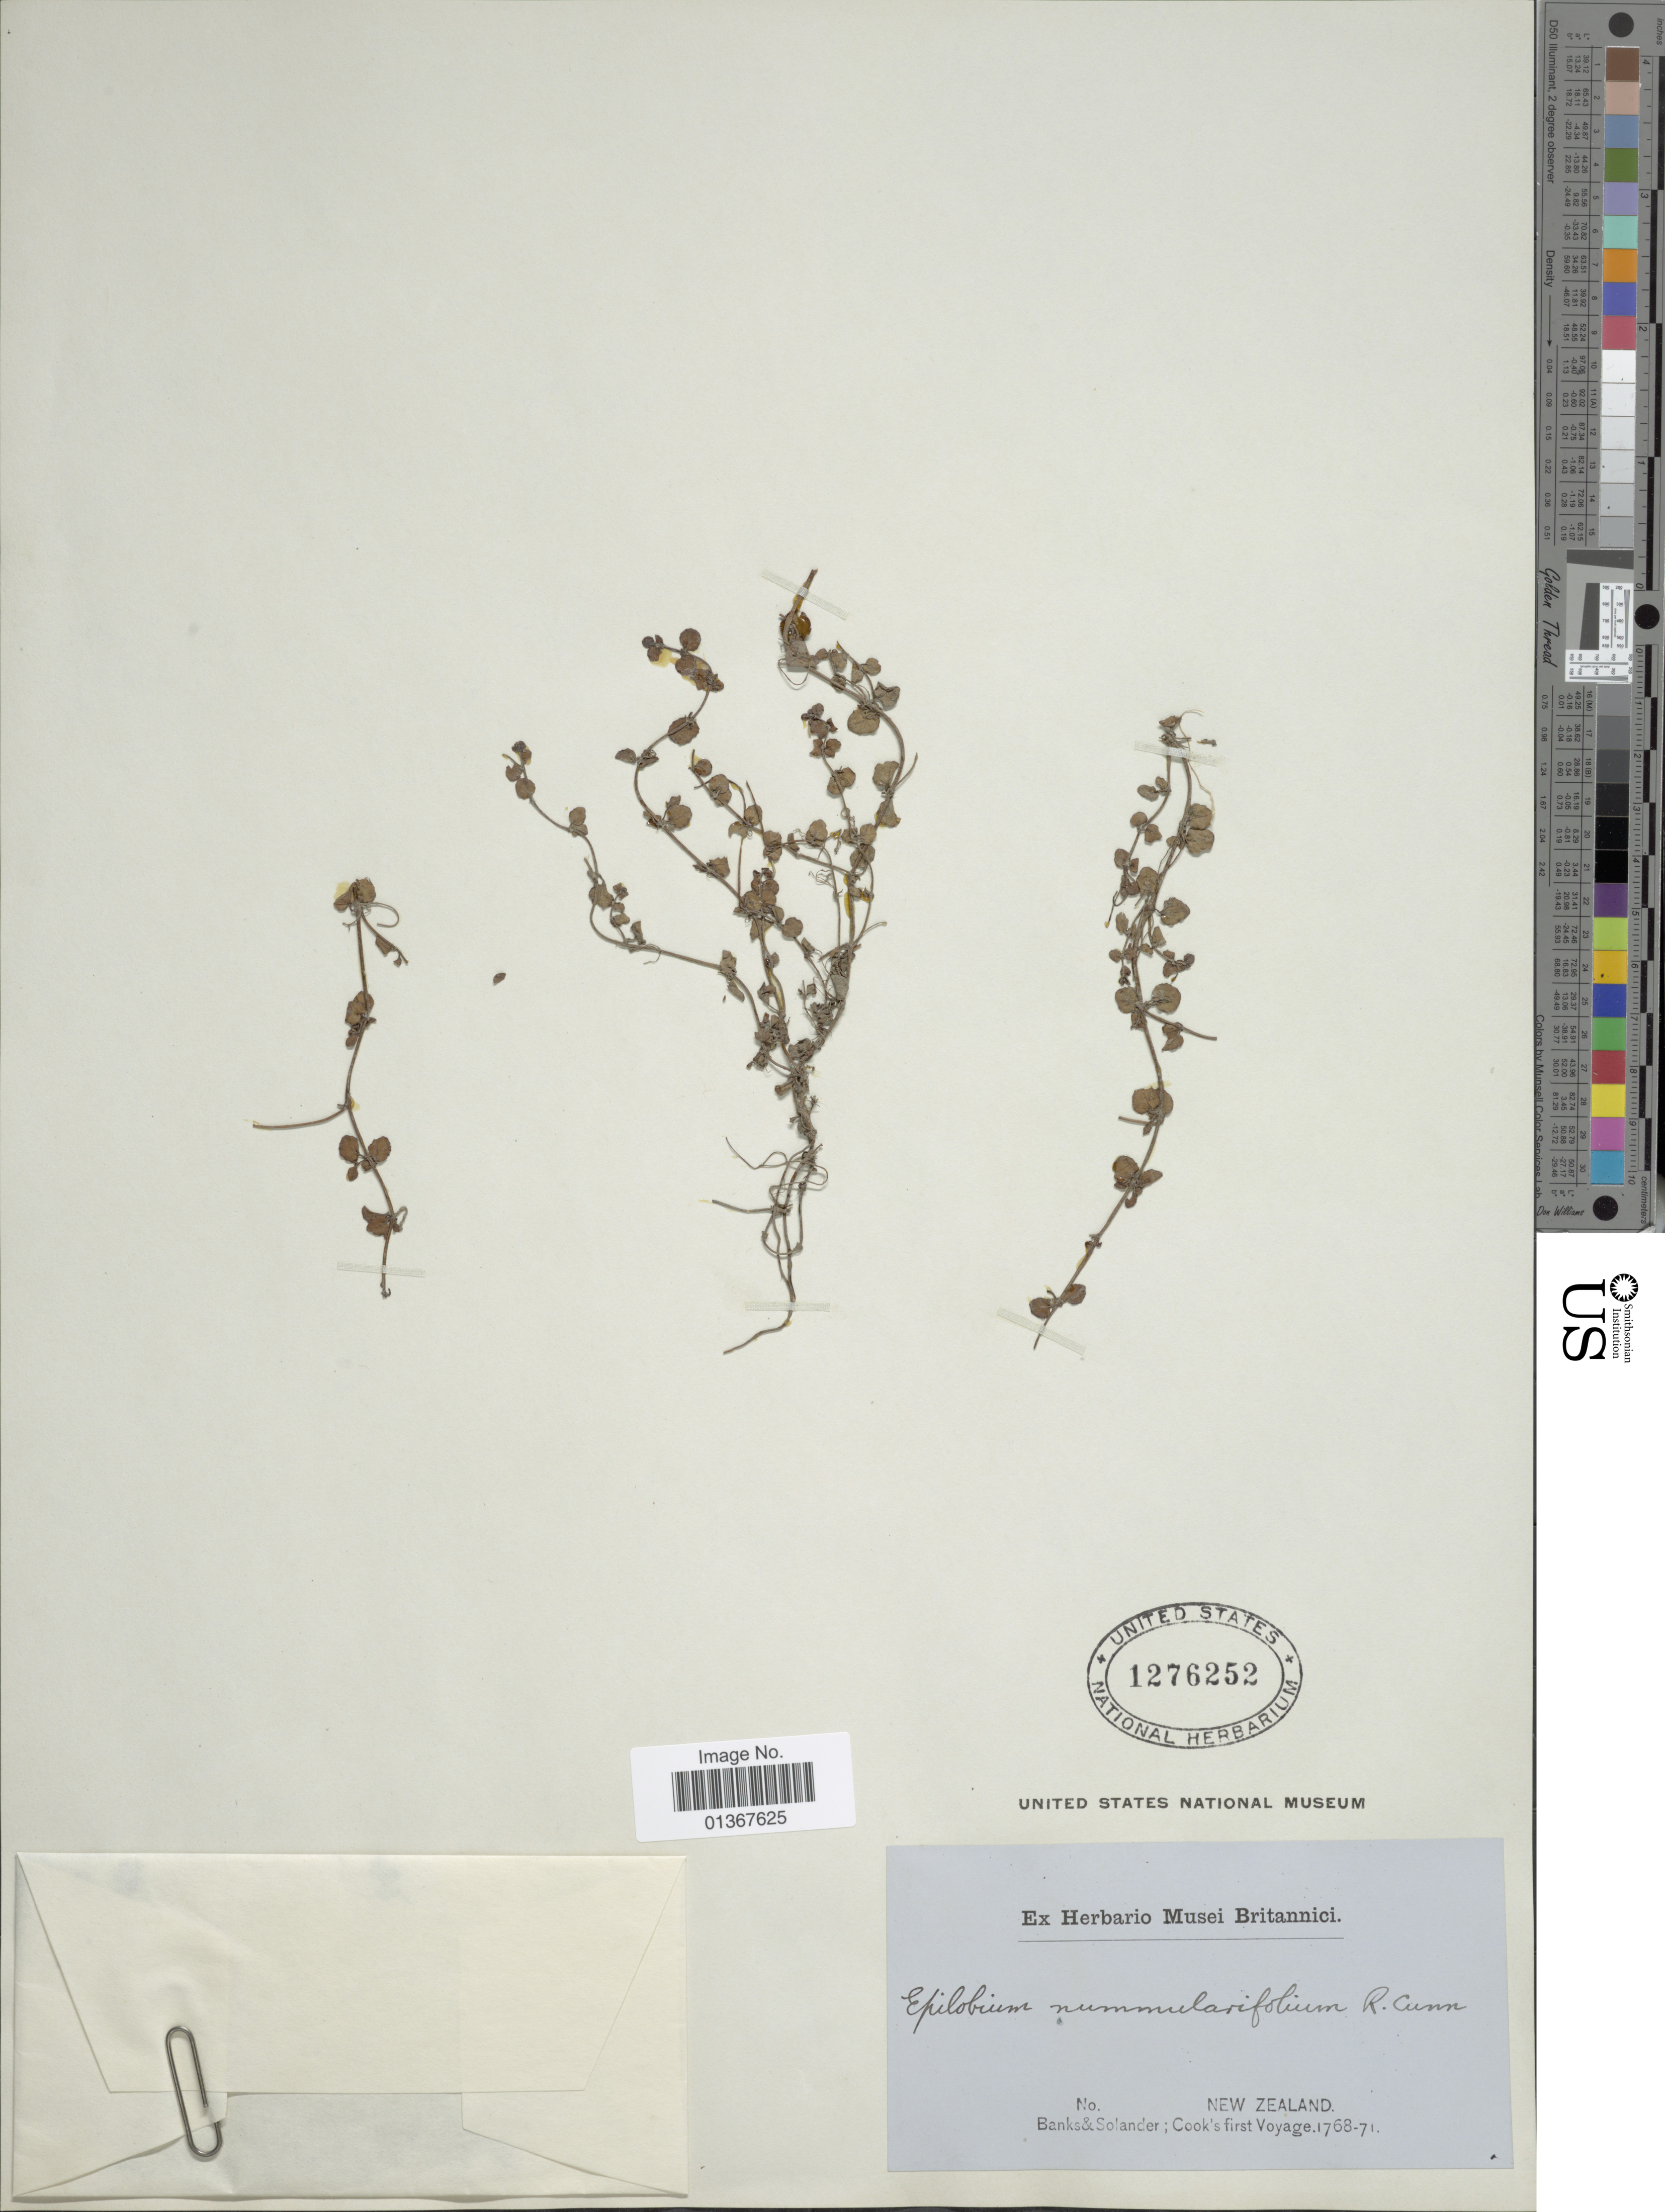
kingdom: Plantae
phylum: Tracheophyta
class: Magnoliopsida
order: Myrtales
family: Onagraceae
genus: Epilobium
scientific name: Epilobium nummularifolium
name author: R. Cunn. ex A. Cunn.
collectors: -- Banks & Solander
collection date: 1768/1771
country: New Zealand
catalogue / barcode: US 1276252